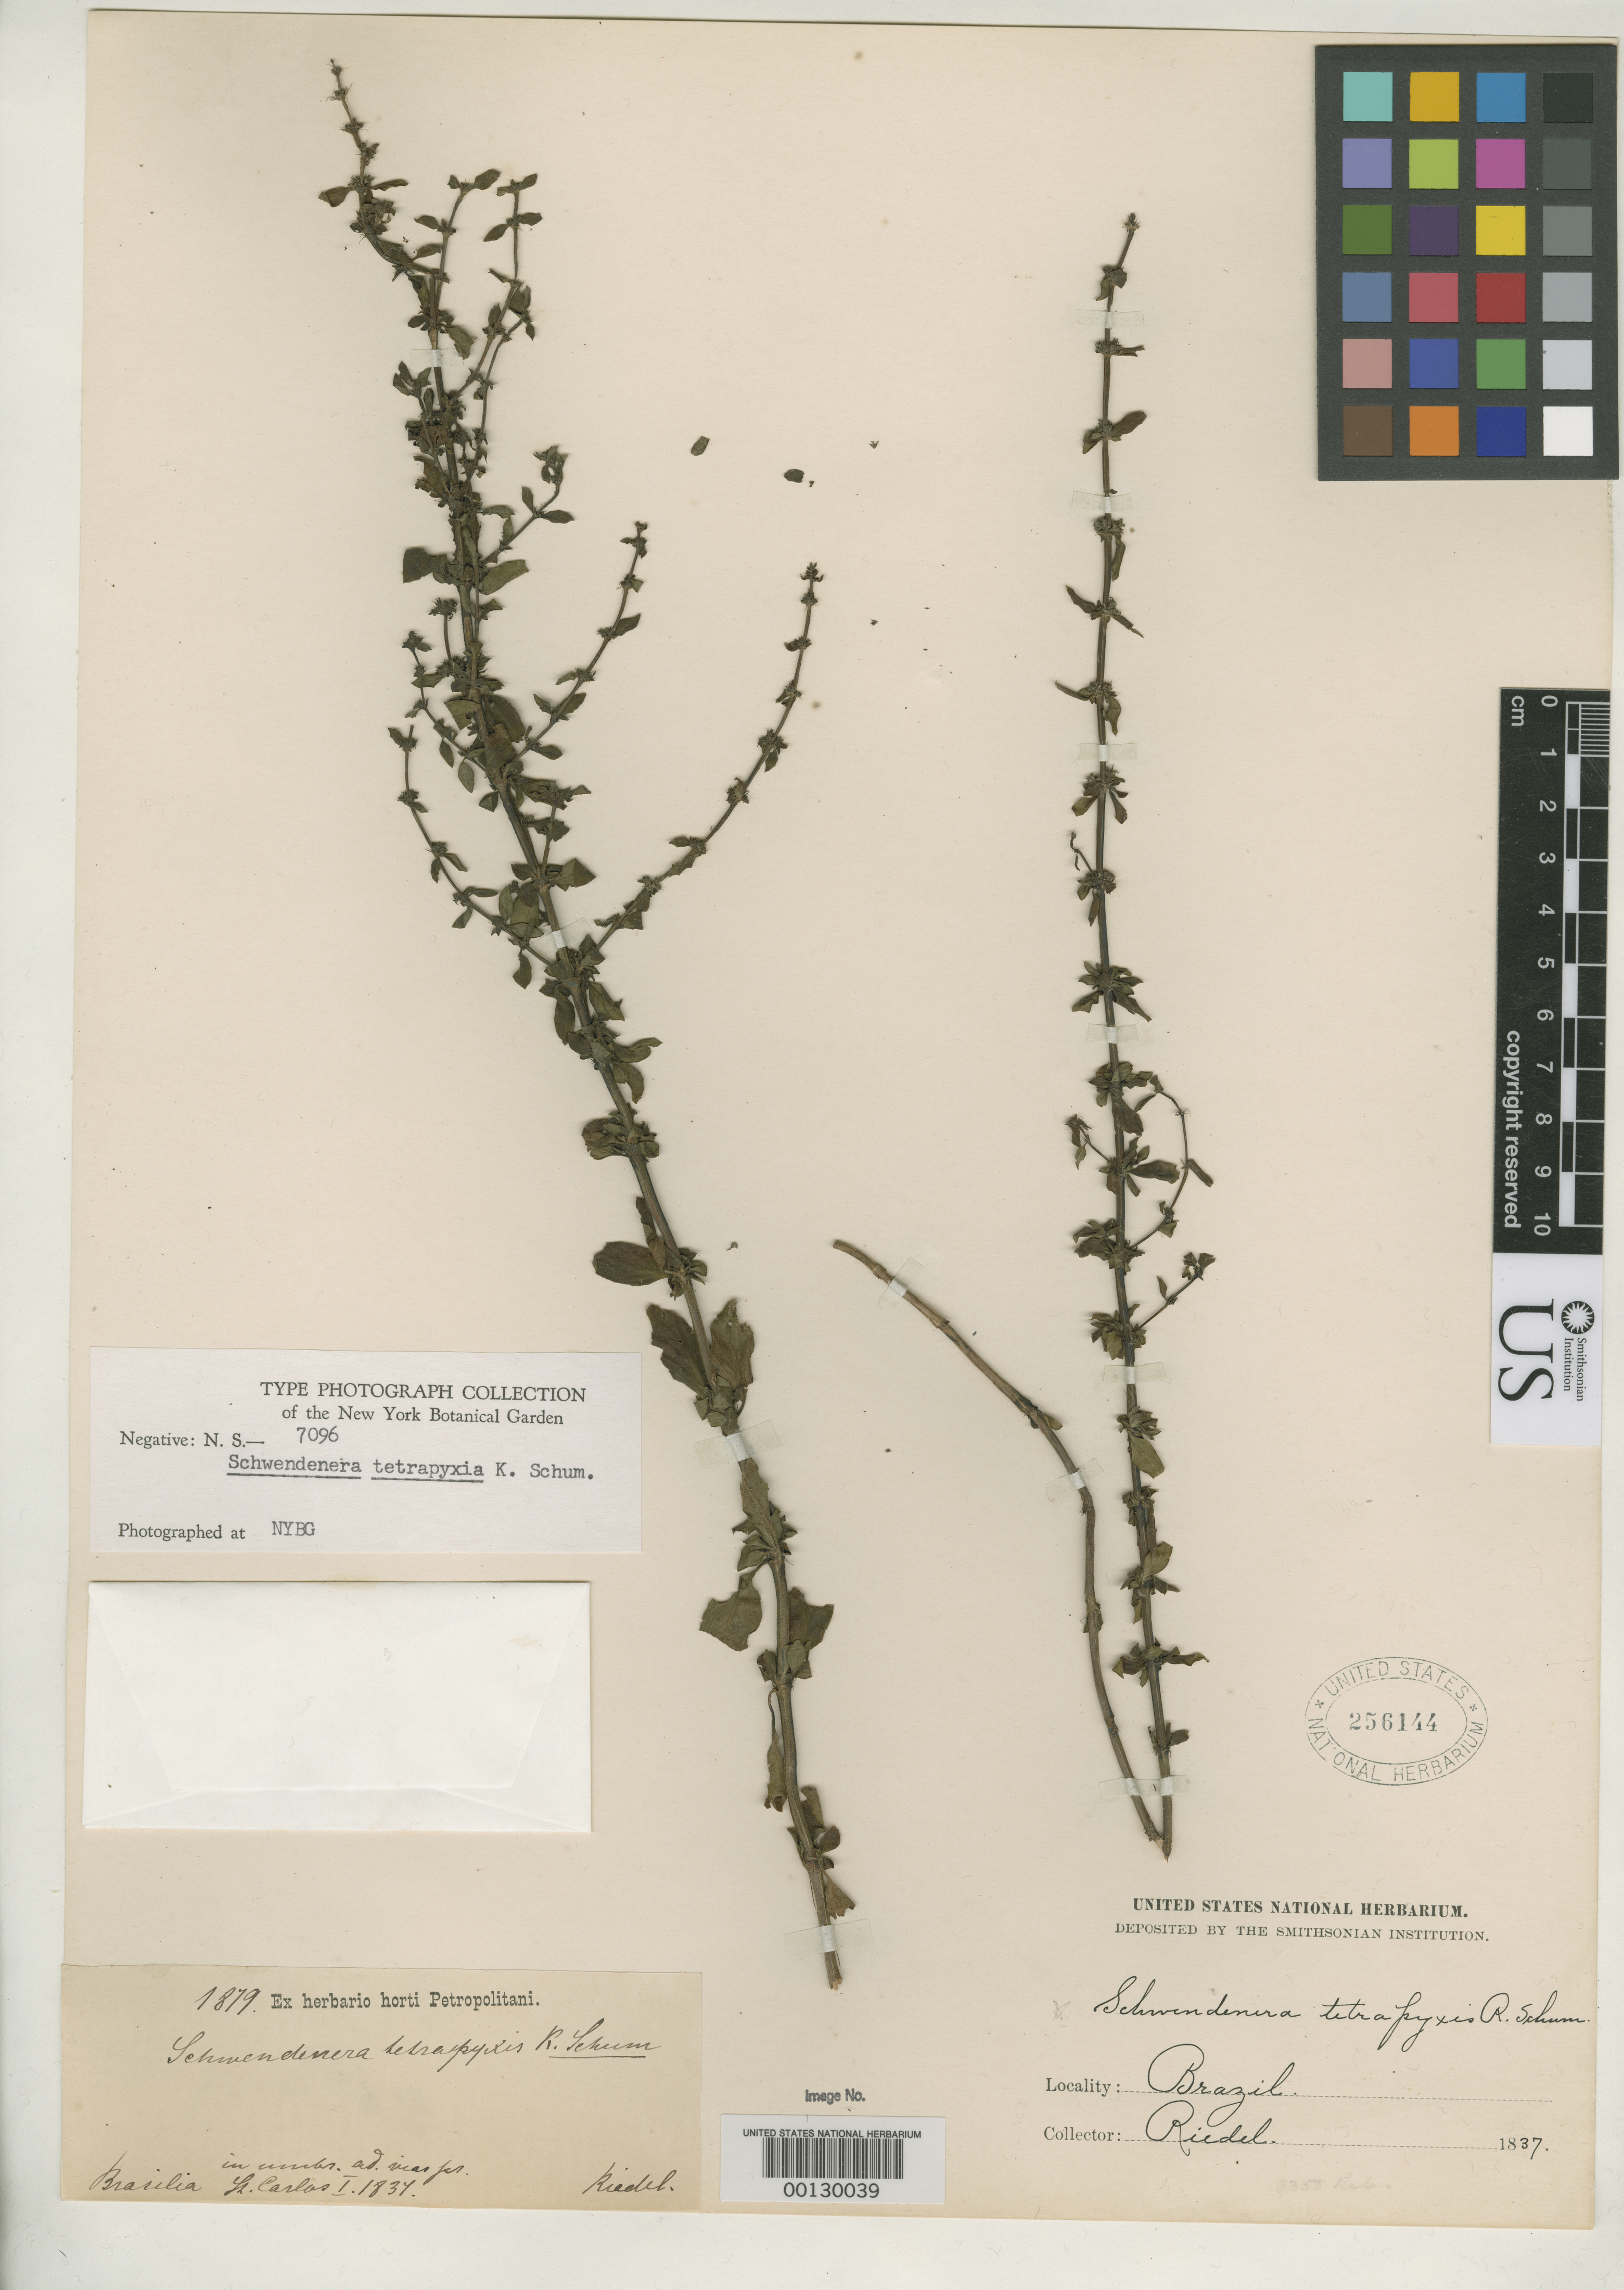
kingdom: Plantae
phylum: Tracheophyta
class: Magnoliopsida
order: Gentianales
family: Rubiaceae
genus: Schwendenera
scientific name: Schwendenera tetrapyxis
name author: K. Schum.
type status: Type Collection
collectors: L. Riedel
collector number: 1879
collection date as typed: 1837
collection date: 1837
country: Brazil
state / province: São Paulo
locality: San Carlos.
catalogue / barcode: US 256144